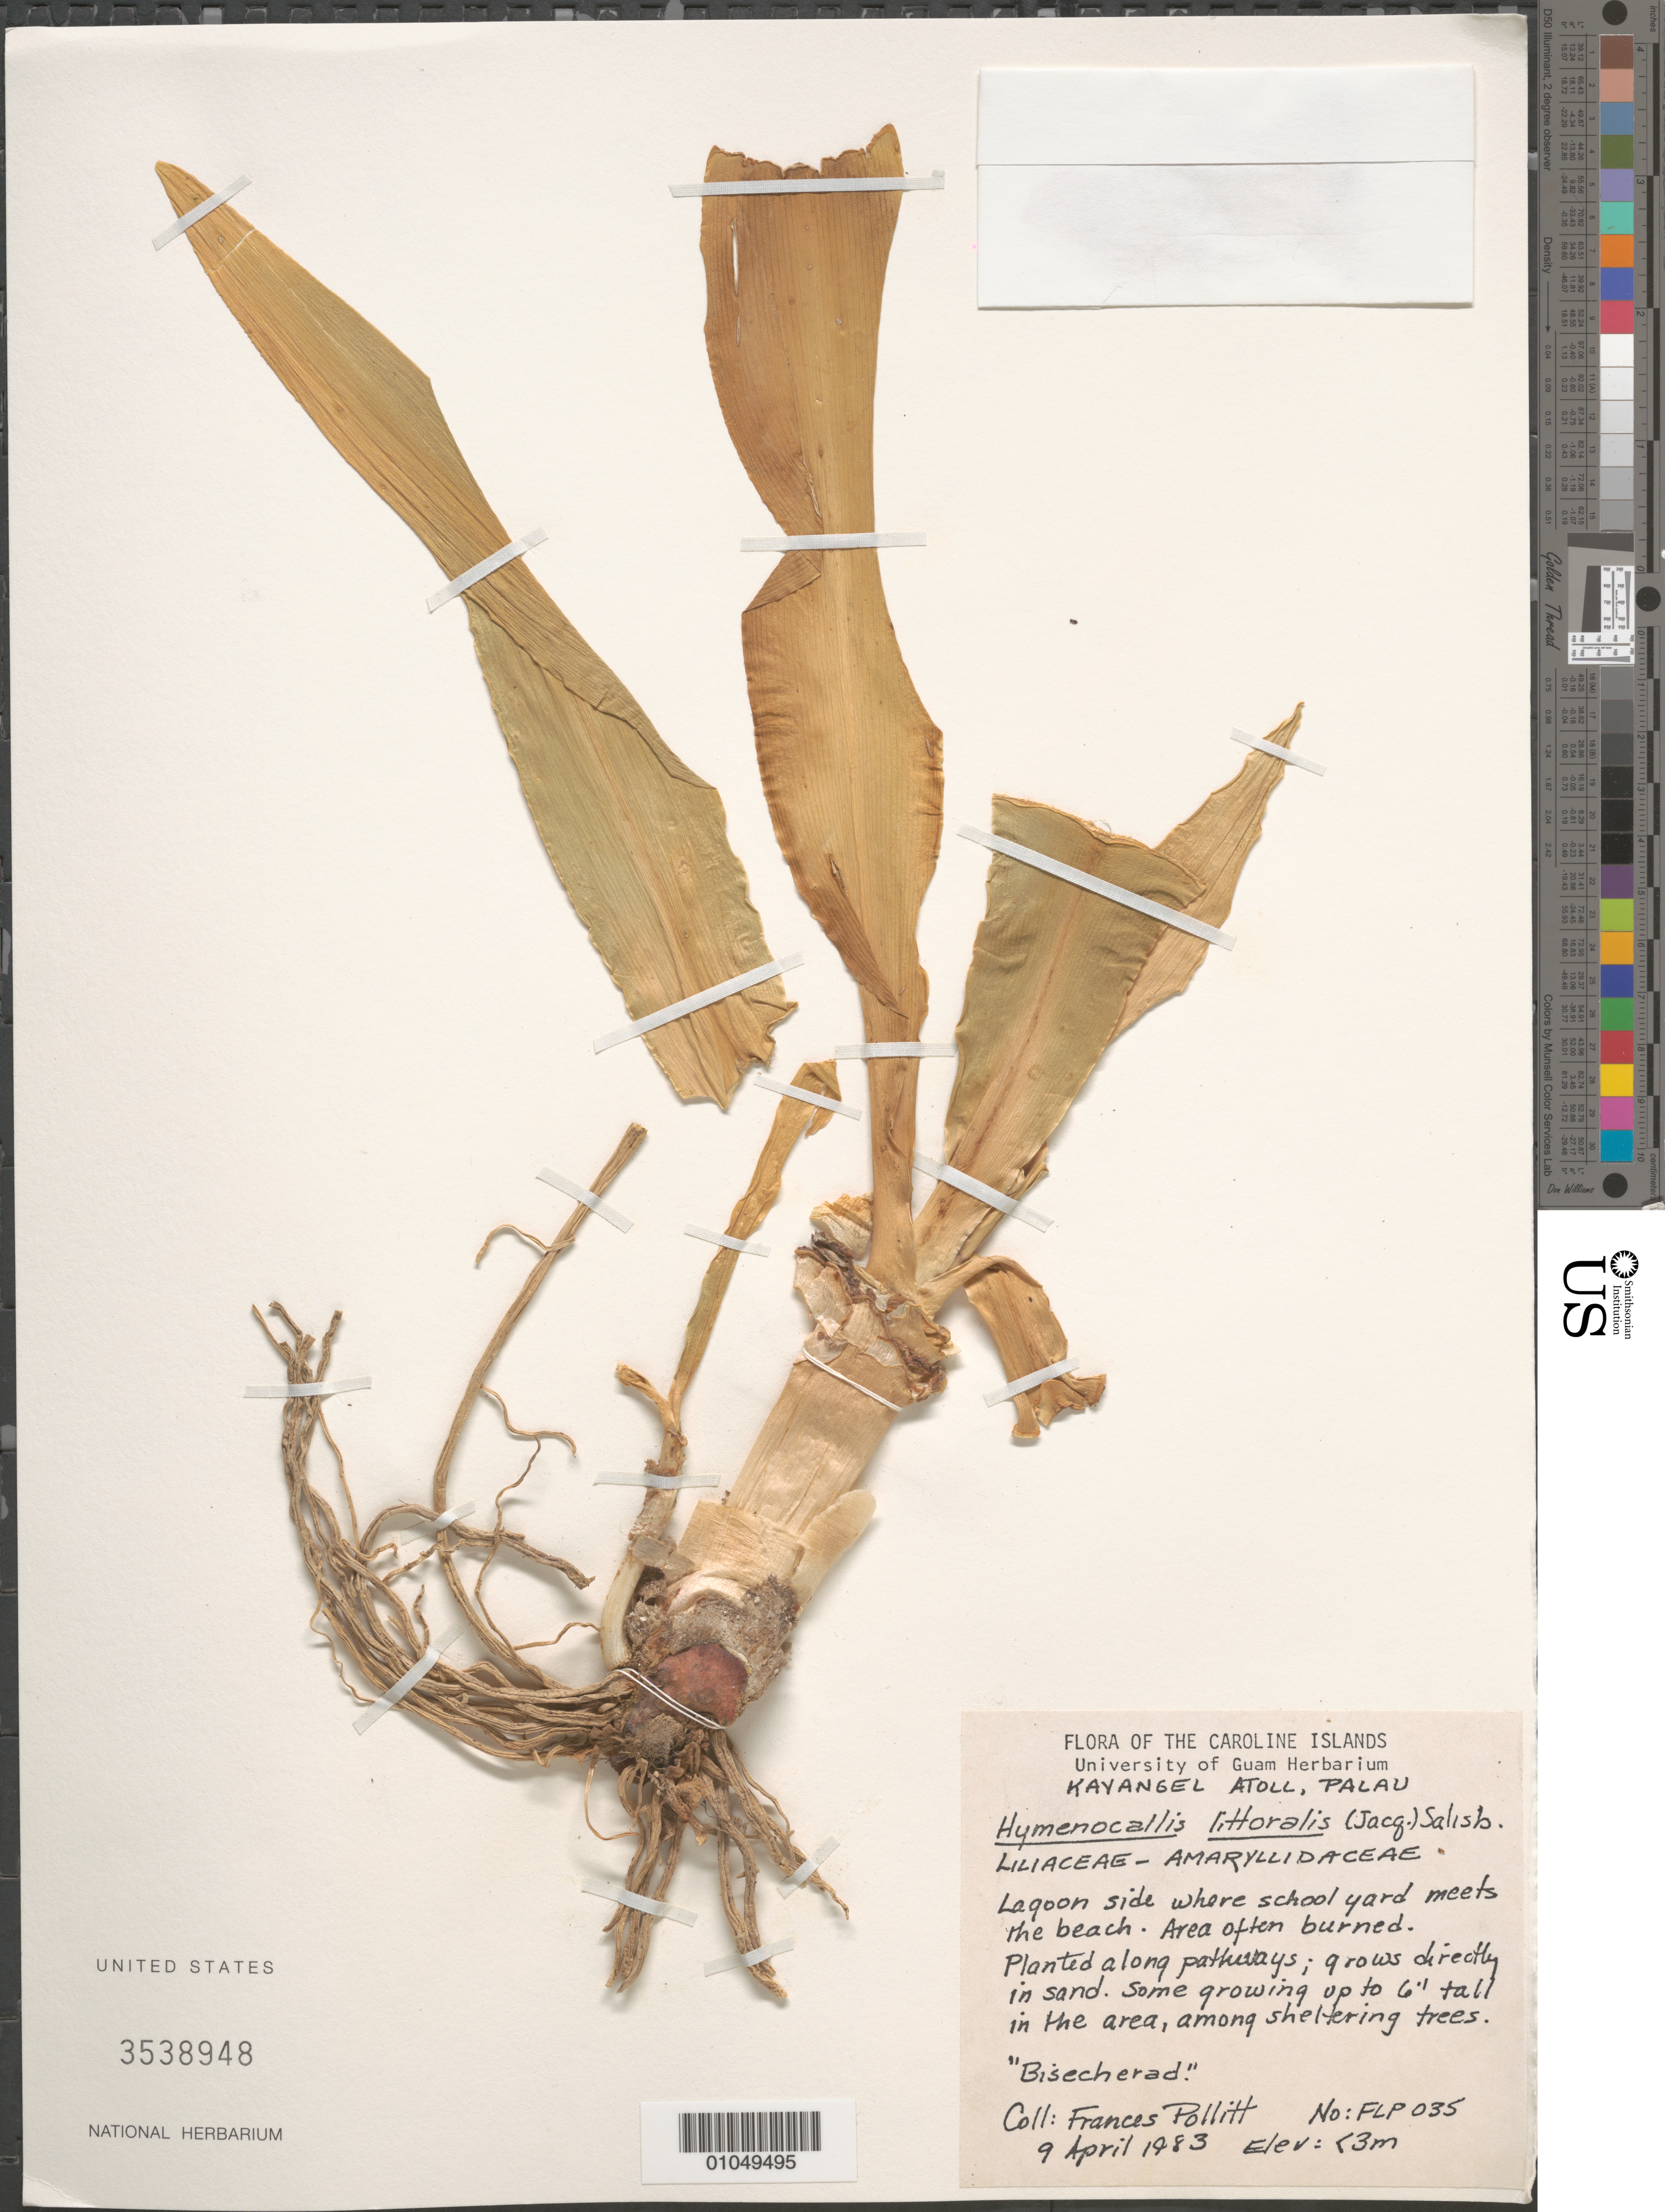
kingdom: Plantae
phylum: Tracheophyta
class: Liliopsida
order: Asparagales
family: Amaryllidaceae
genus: Hymenocallis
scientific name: Hymenocallis littoralis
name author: (Jacq.) Salisb.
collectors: F. Pollitt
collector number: FLP 035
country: Palau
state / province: Kayangel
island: Ngcheangel [Kayangel] Atoll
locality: Kayangel I. (atoll)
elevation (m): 3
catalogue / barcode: US 3538948